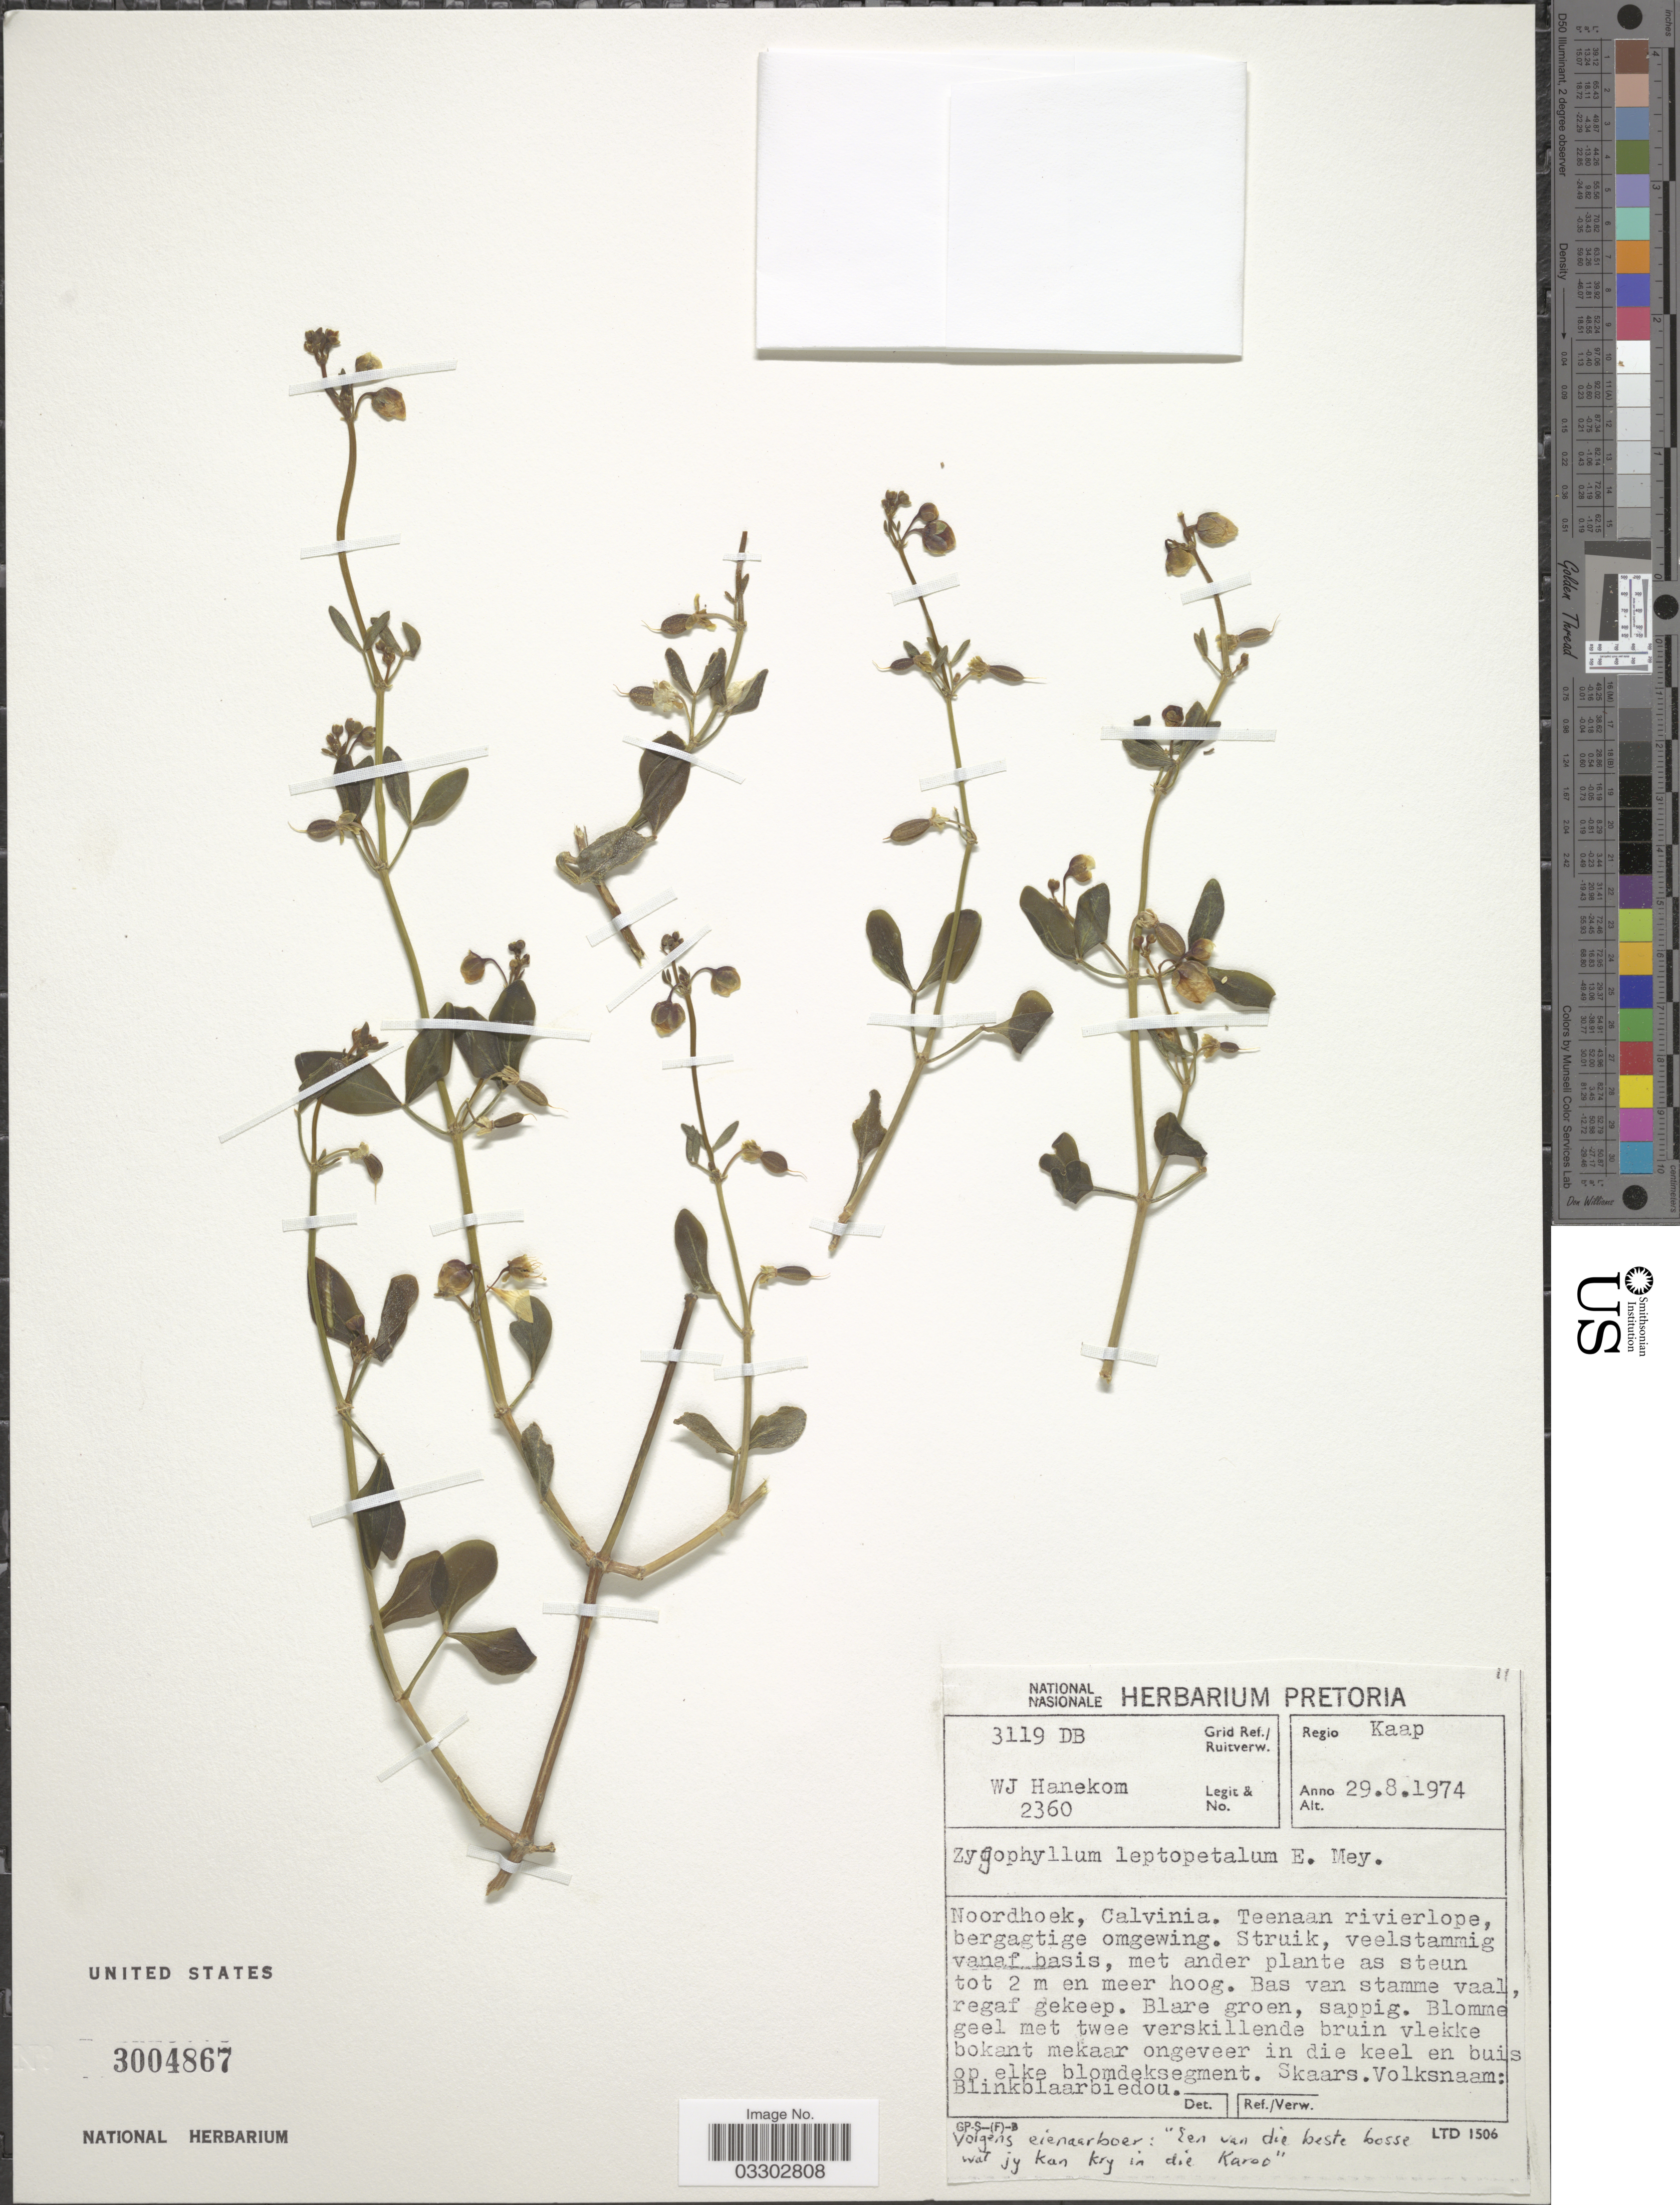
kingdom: Plantae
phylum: Tracheophyta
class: Magnoliopsida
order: Zygophyllales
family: Zygophyllaceae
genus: Roepera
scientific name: Roepera leptopetala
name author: (E. Mey. ex Sond.) Beier & Thulin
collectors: W. Hanekom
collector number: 2360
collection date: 1974-08-29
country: South Africa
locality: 3119 DB Grid Ref./Ruitverw. Regio Kaap. Noordhoek, Calvinia. Teenaan rivierlope, bergagtige omgewing.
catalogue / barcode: US 3004867